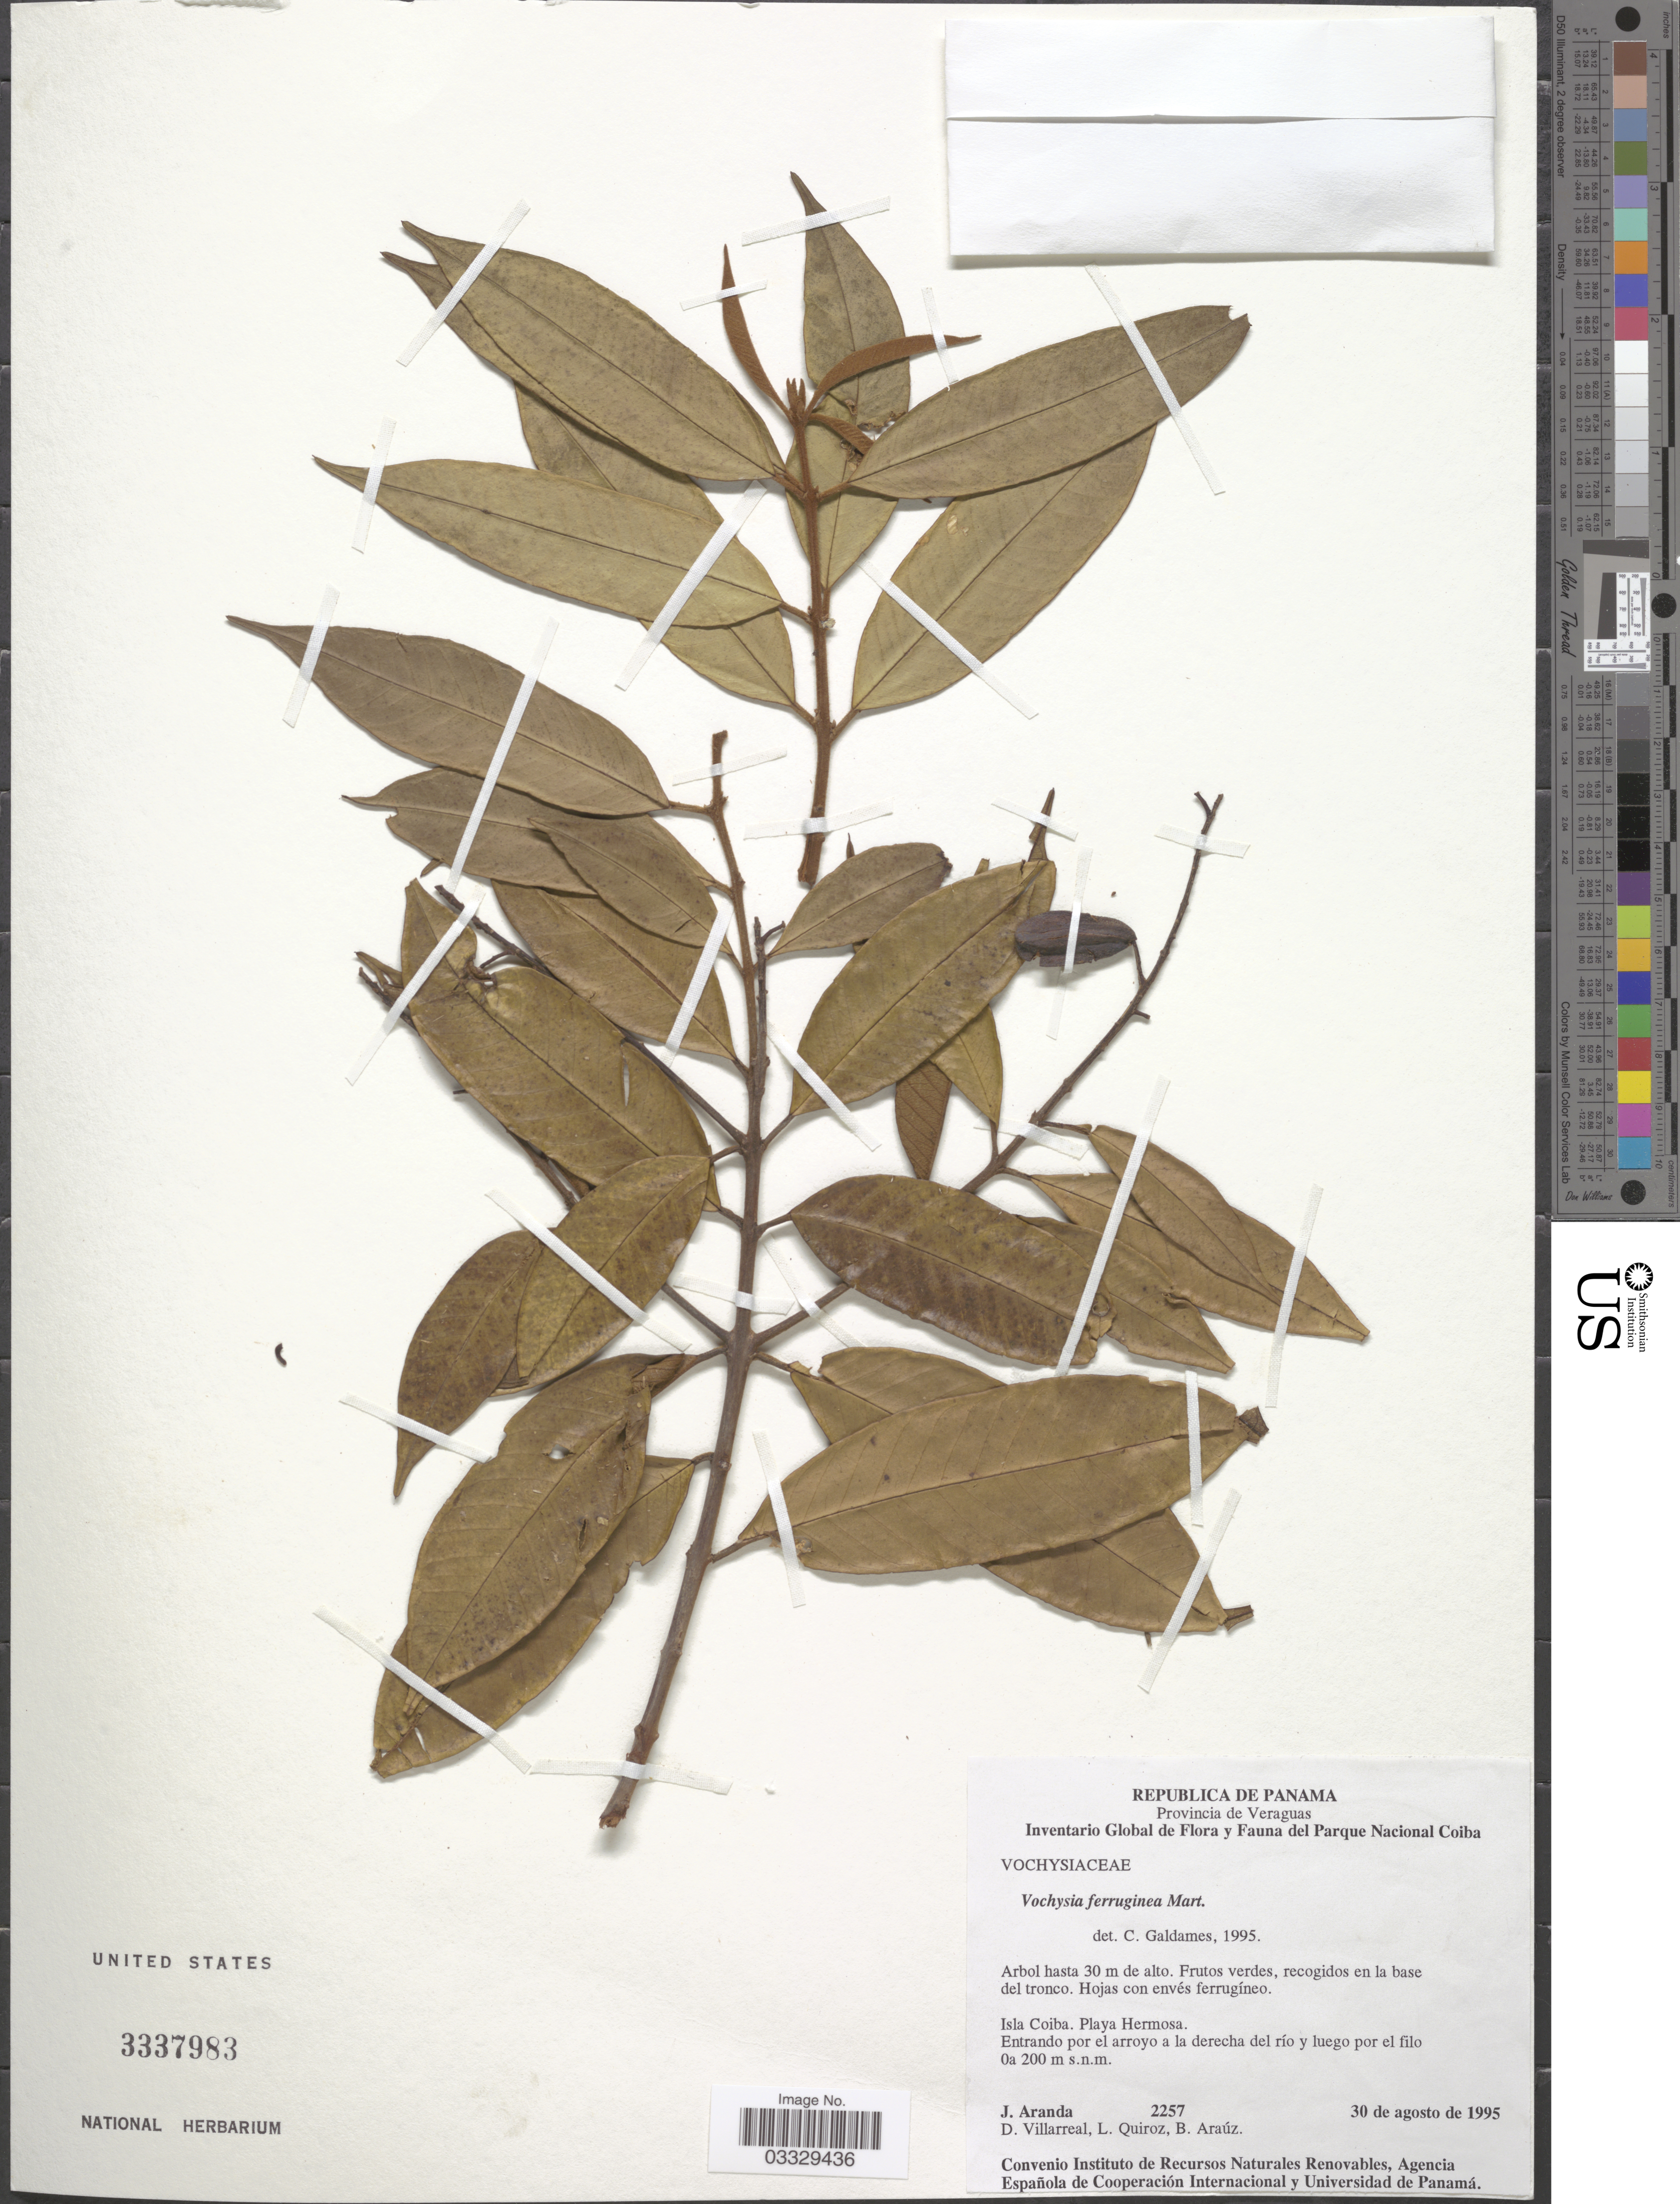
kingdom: Plantae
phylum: Tracheophyta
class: Magnoliopsida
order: Myrtales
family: Vochysiaceae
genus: Vochysia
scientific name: Vochysia ferruginea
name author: Mart.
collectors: J. Aranda, D. Villarreal, L. Quiroz & B. Araúz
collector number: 2257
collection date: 1995-08-30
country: Panama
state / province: Veraguas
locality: Isla Coiba. Playa Hermosa.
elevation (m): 0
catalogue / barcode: US 3337983